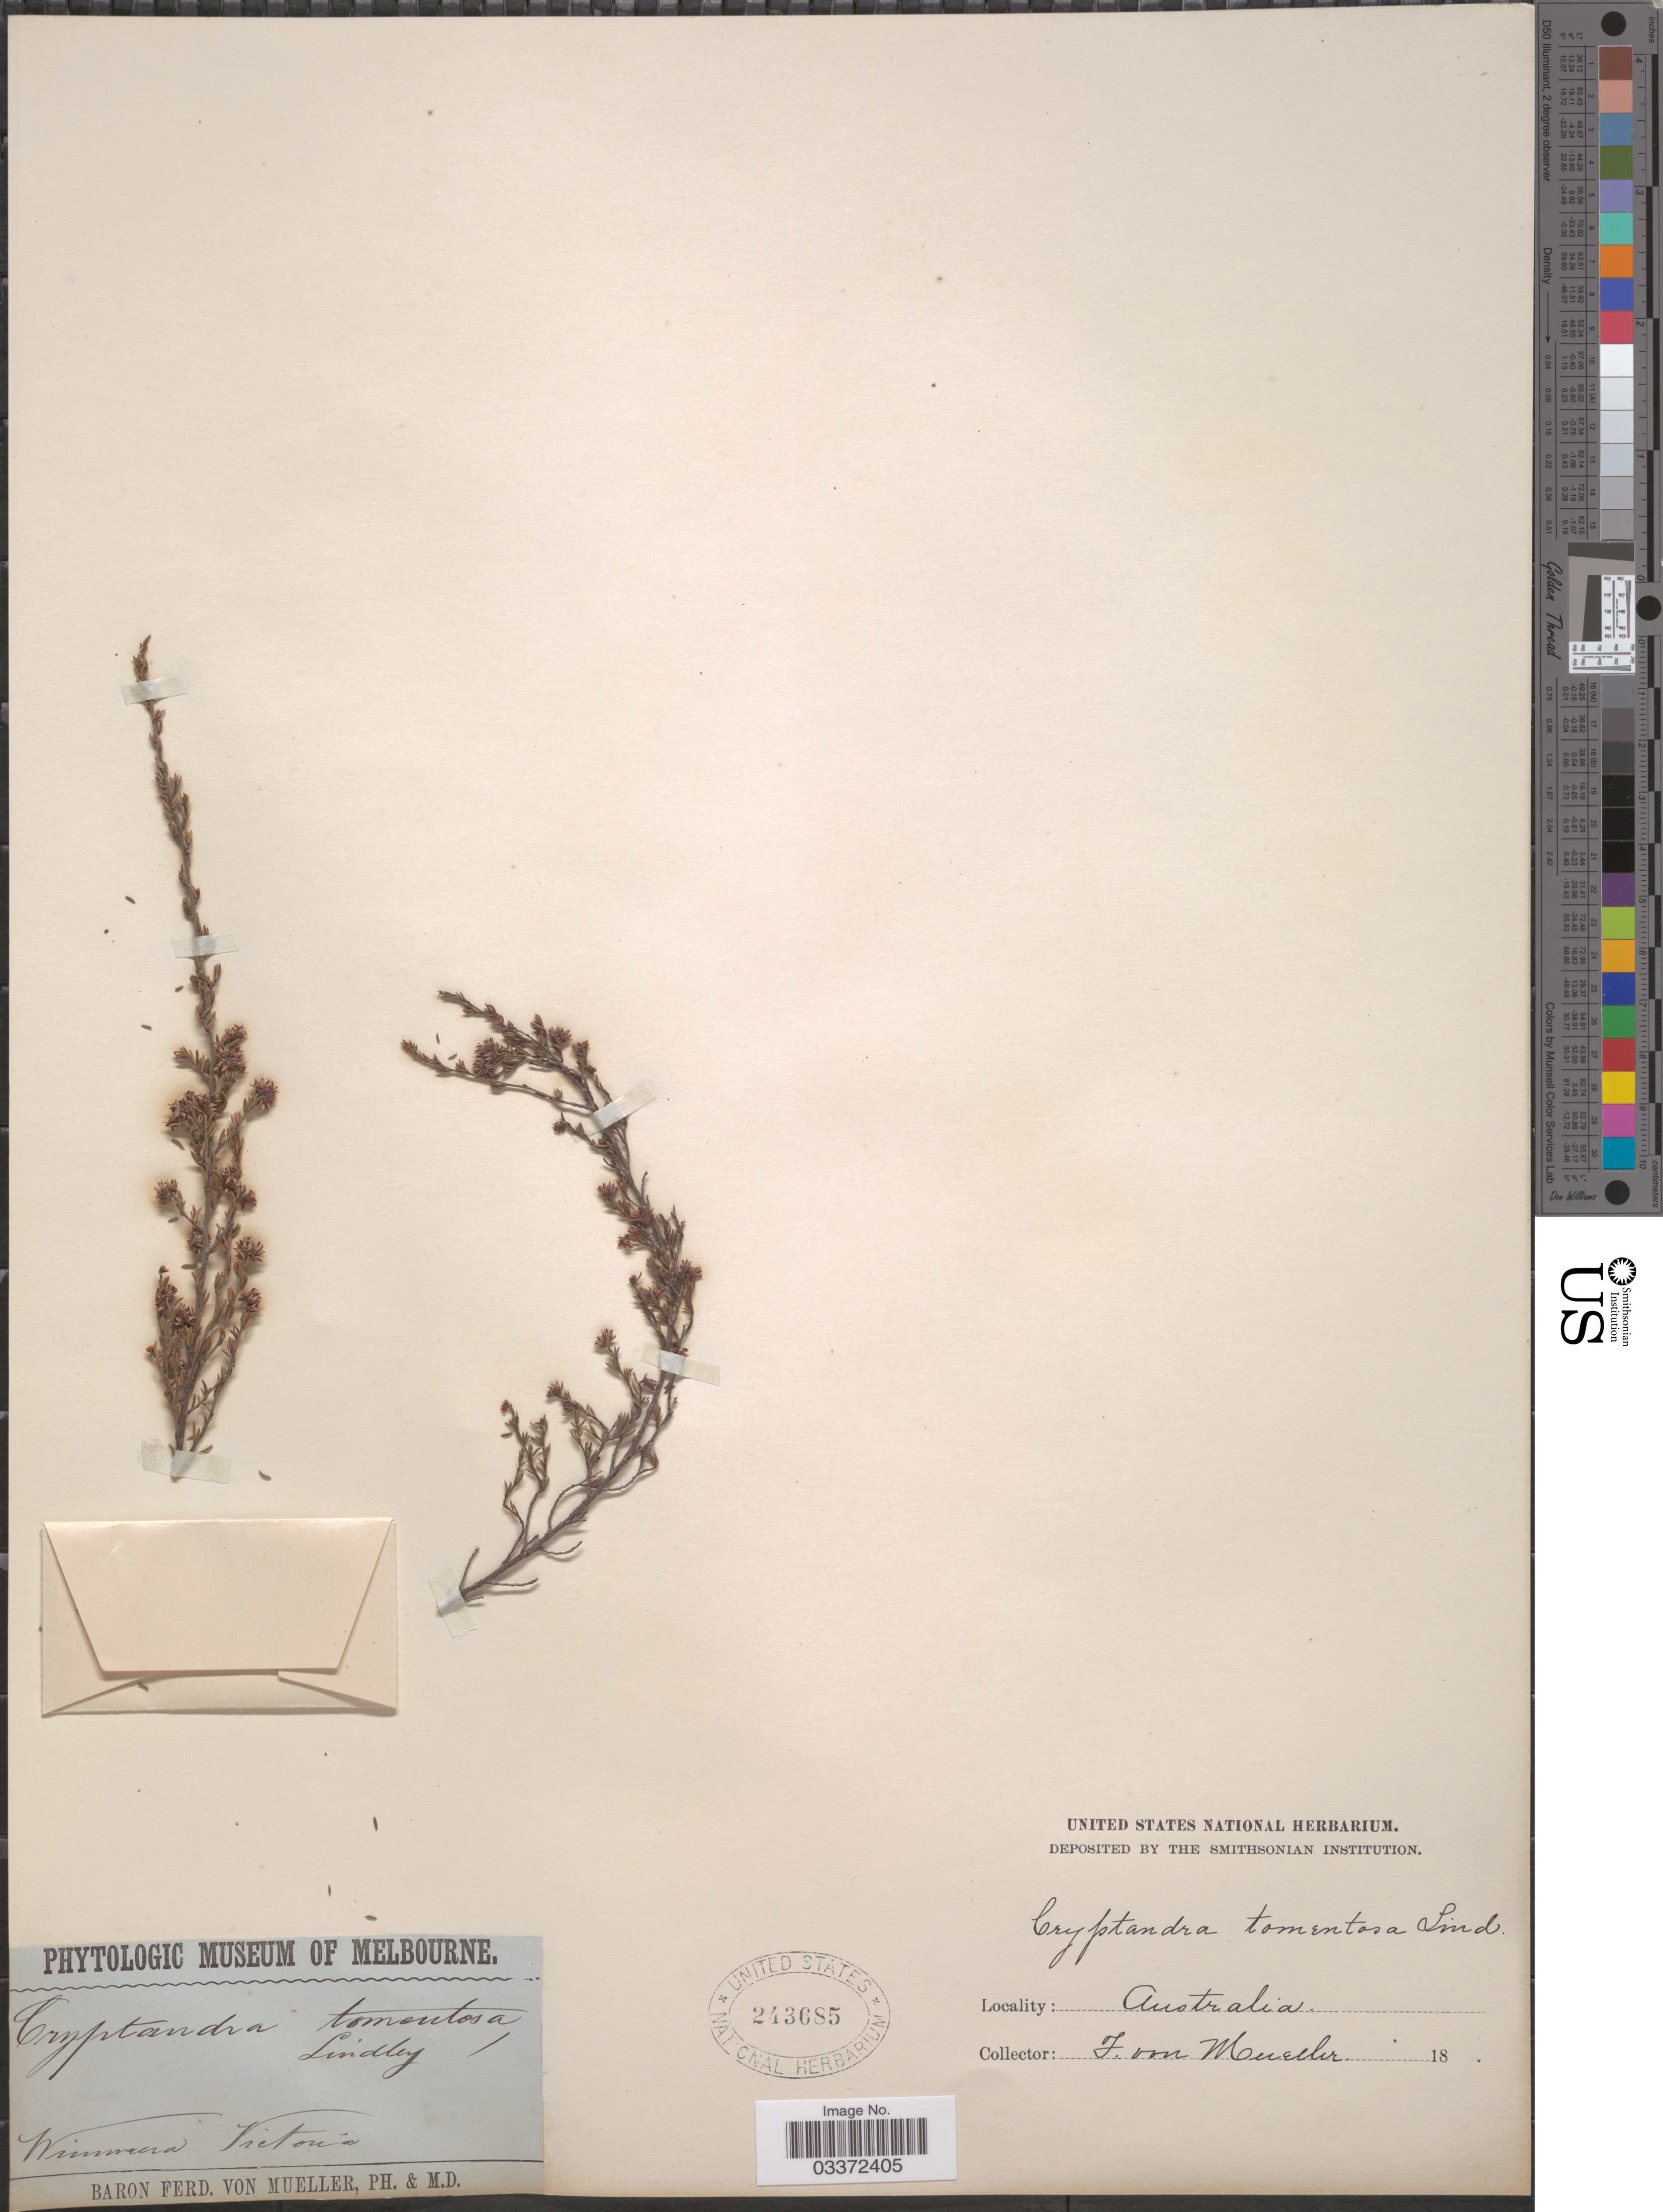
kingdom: Plantae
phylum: Tracheophyta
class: Magnoliopsida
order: Rosales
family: Rhamnaceae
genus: Cryptandra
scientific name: Cryptandra tomentosa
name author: Lindl.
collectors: F. Mueller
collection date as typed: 18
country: Australia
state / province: Victoria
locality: Wimmera, Victoria.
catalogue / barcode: US 243685